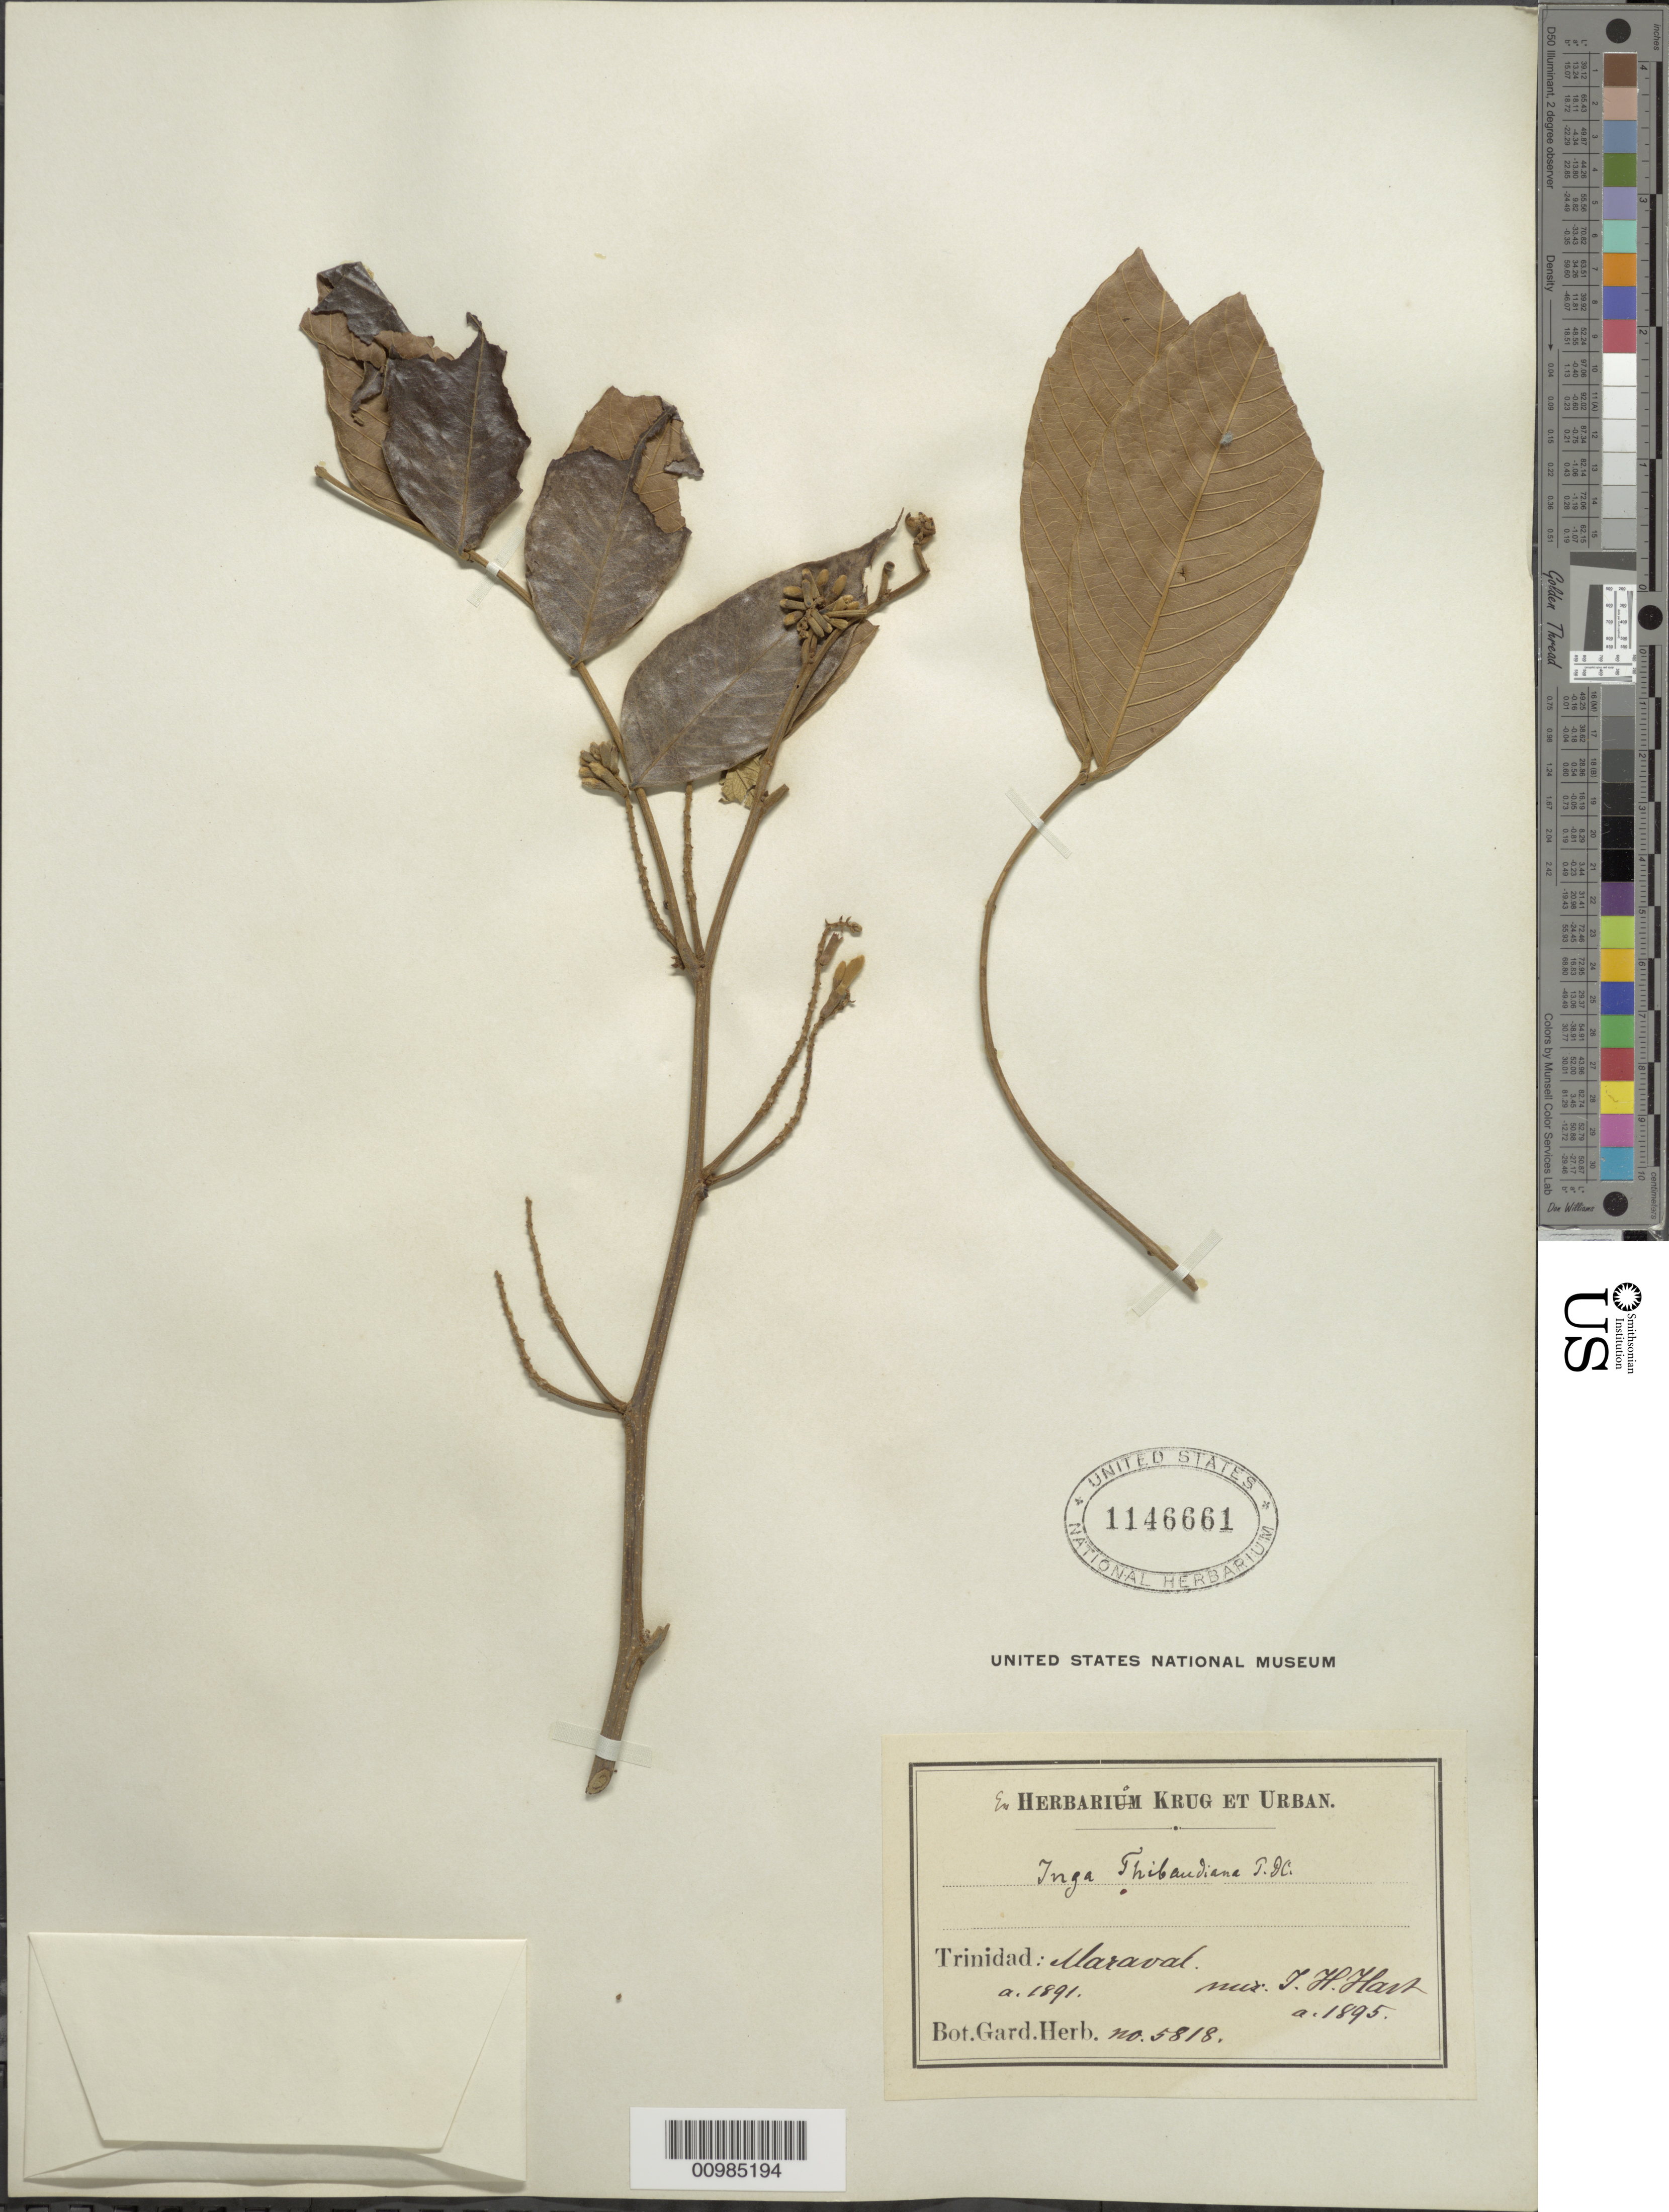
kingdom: Plantae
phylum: Tracheophyta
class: Magnoliopsida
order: Fabales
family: Fabaceae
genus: Inga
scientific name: Inga thibaudiana subsp. thibaudiana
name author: DC.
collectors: J. H. Hart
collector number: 5818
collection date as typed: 1891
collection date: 1891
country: Trinidad and Tobago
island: Trinidad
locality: Maraval.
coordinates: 0 N, 0 E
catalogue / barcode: US 1146661